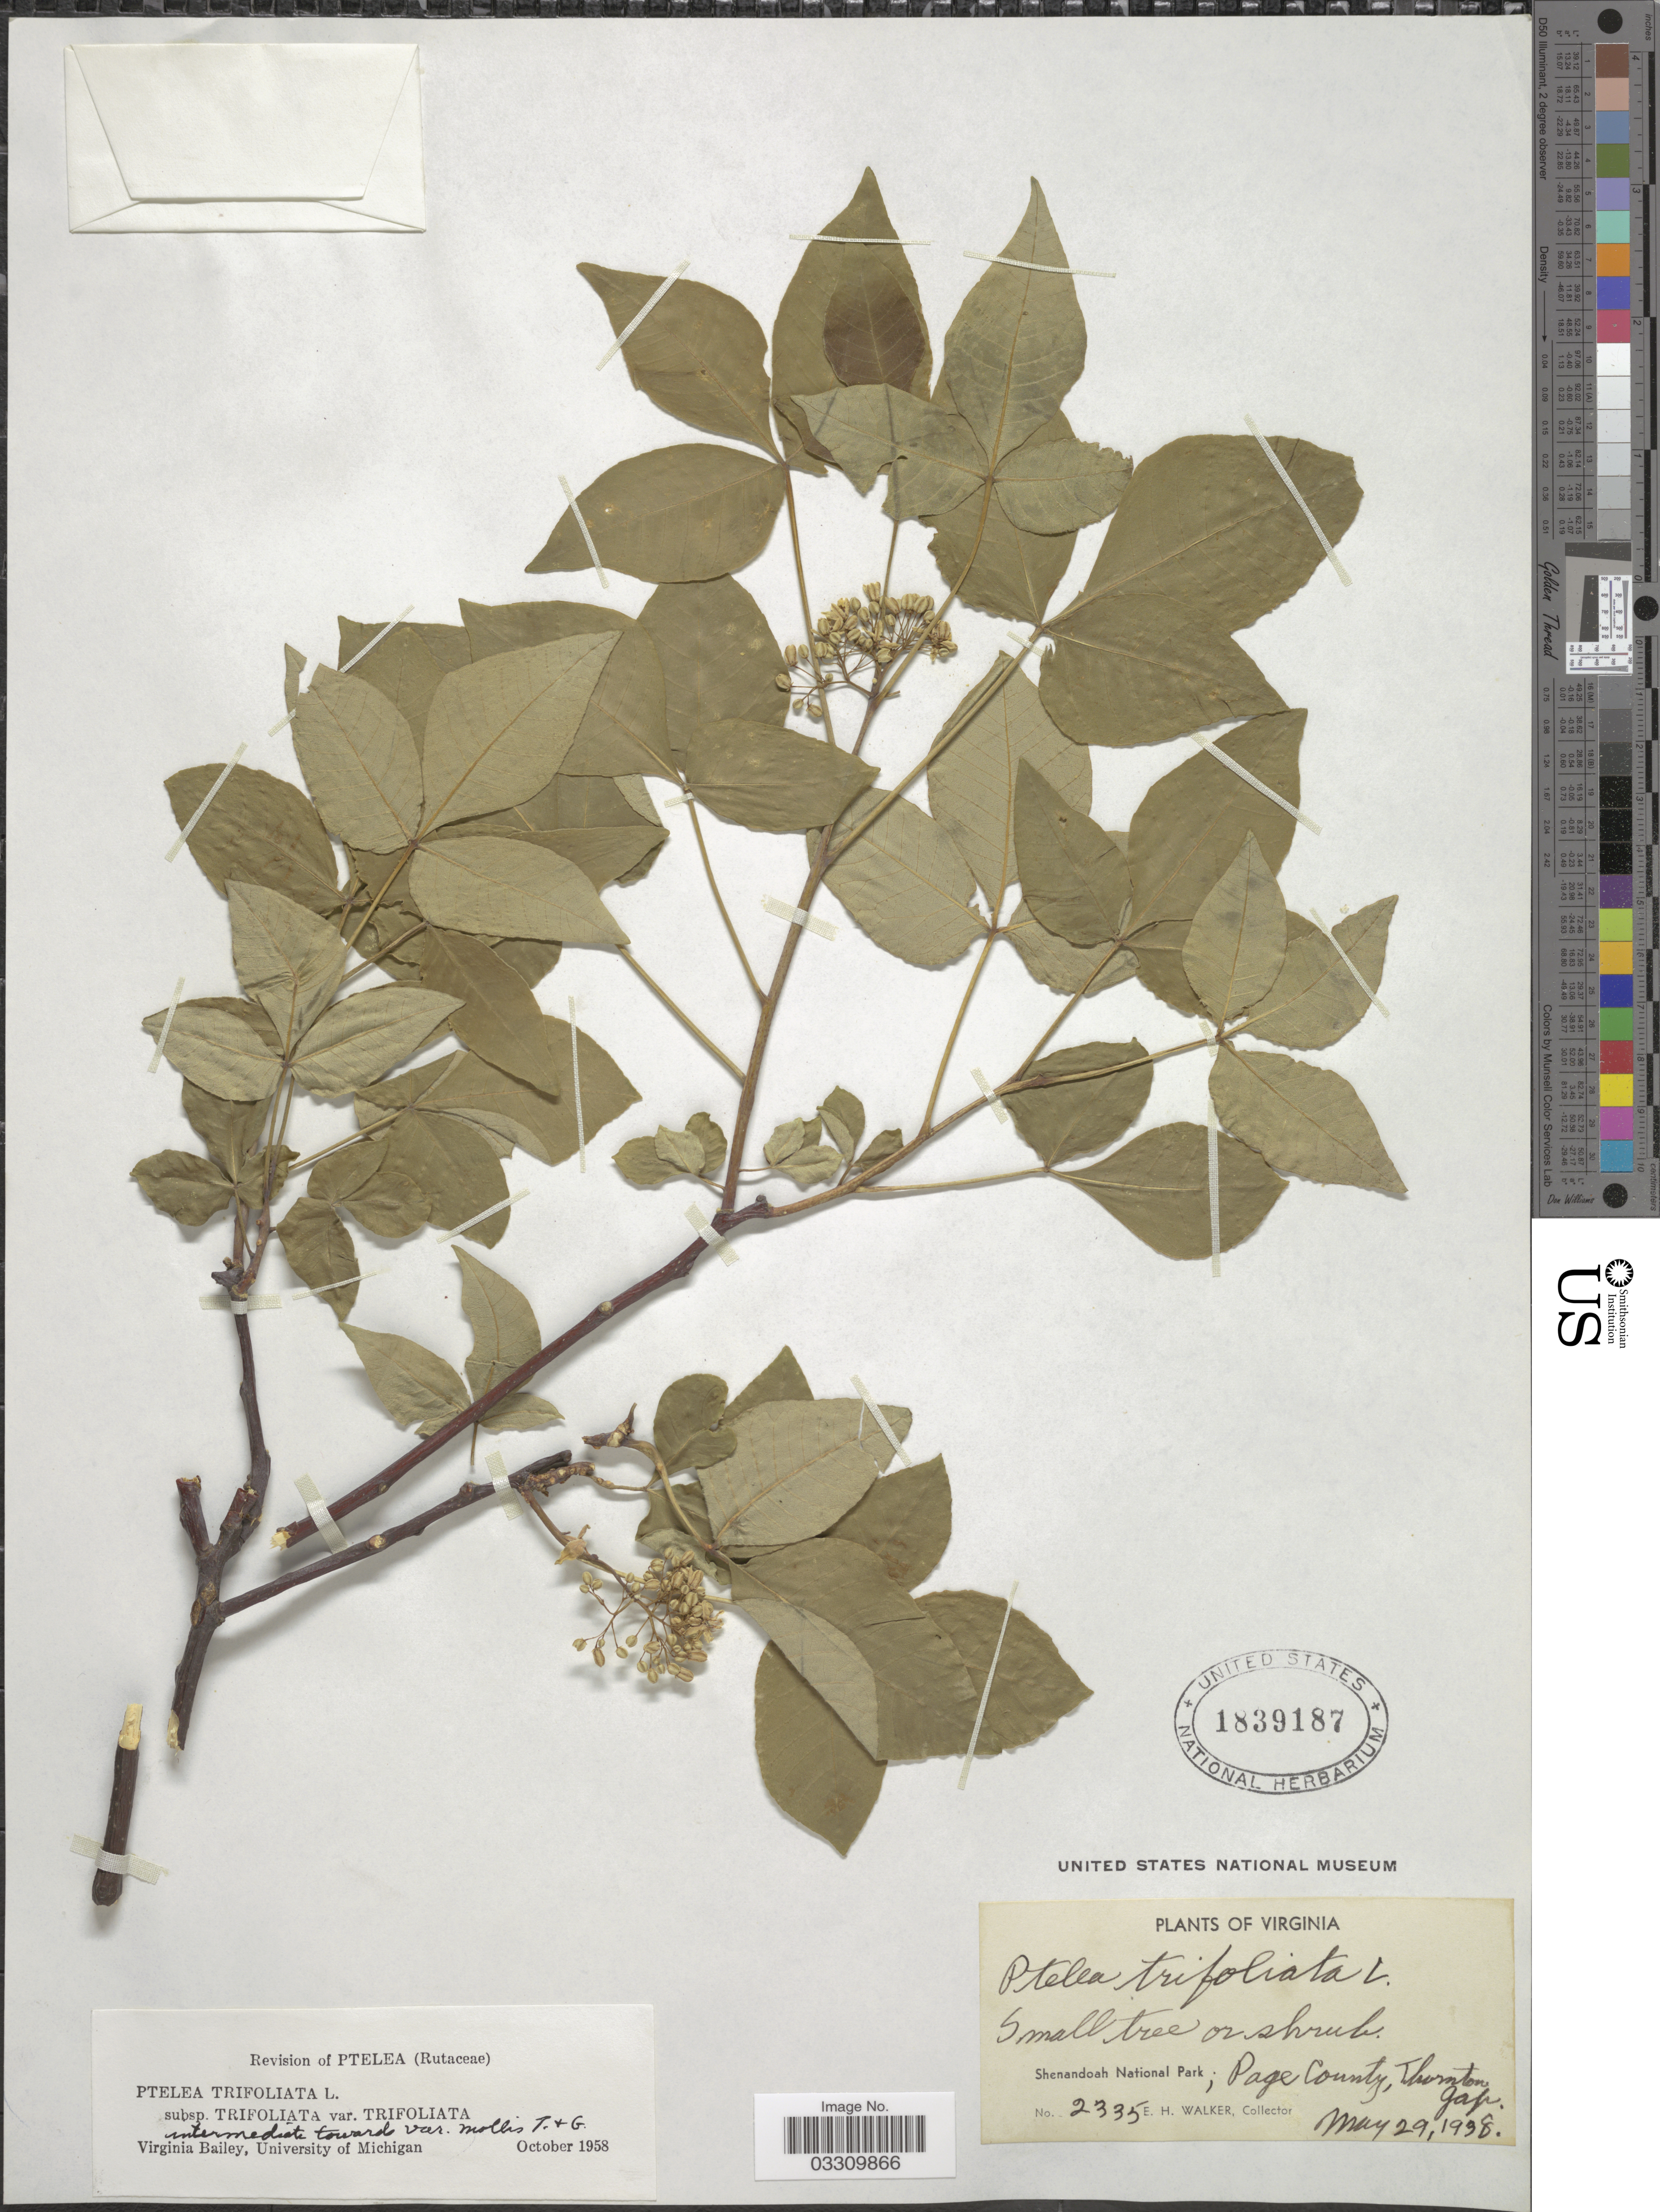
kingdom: Plantae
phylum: Tracheophyta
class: Magnoliopsida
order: Sapindales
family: Rutaceae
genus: Ptelea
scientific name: Ptelea trifoliata var. trifoliata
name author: L.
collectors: E. H. Walker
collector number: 2335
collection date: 1938-05-29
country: United States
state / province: Virginia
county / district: Page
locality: Shenandoah National Park; Page County, Thornton Gap.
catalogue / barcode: US 1839187